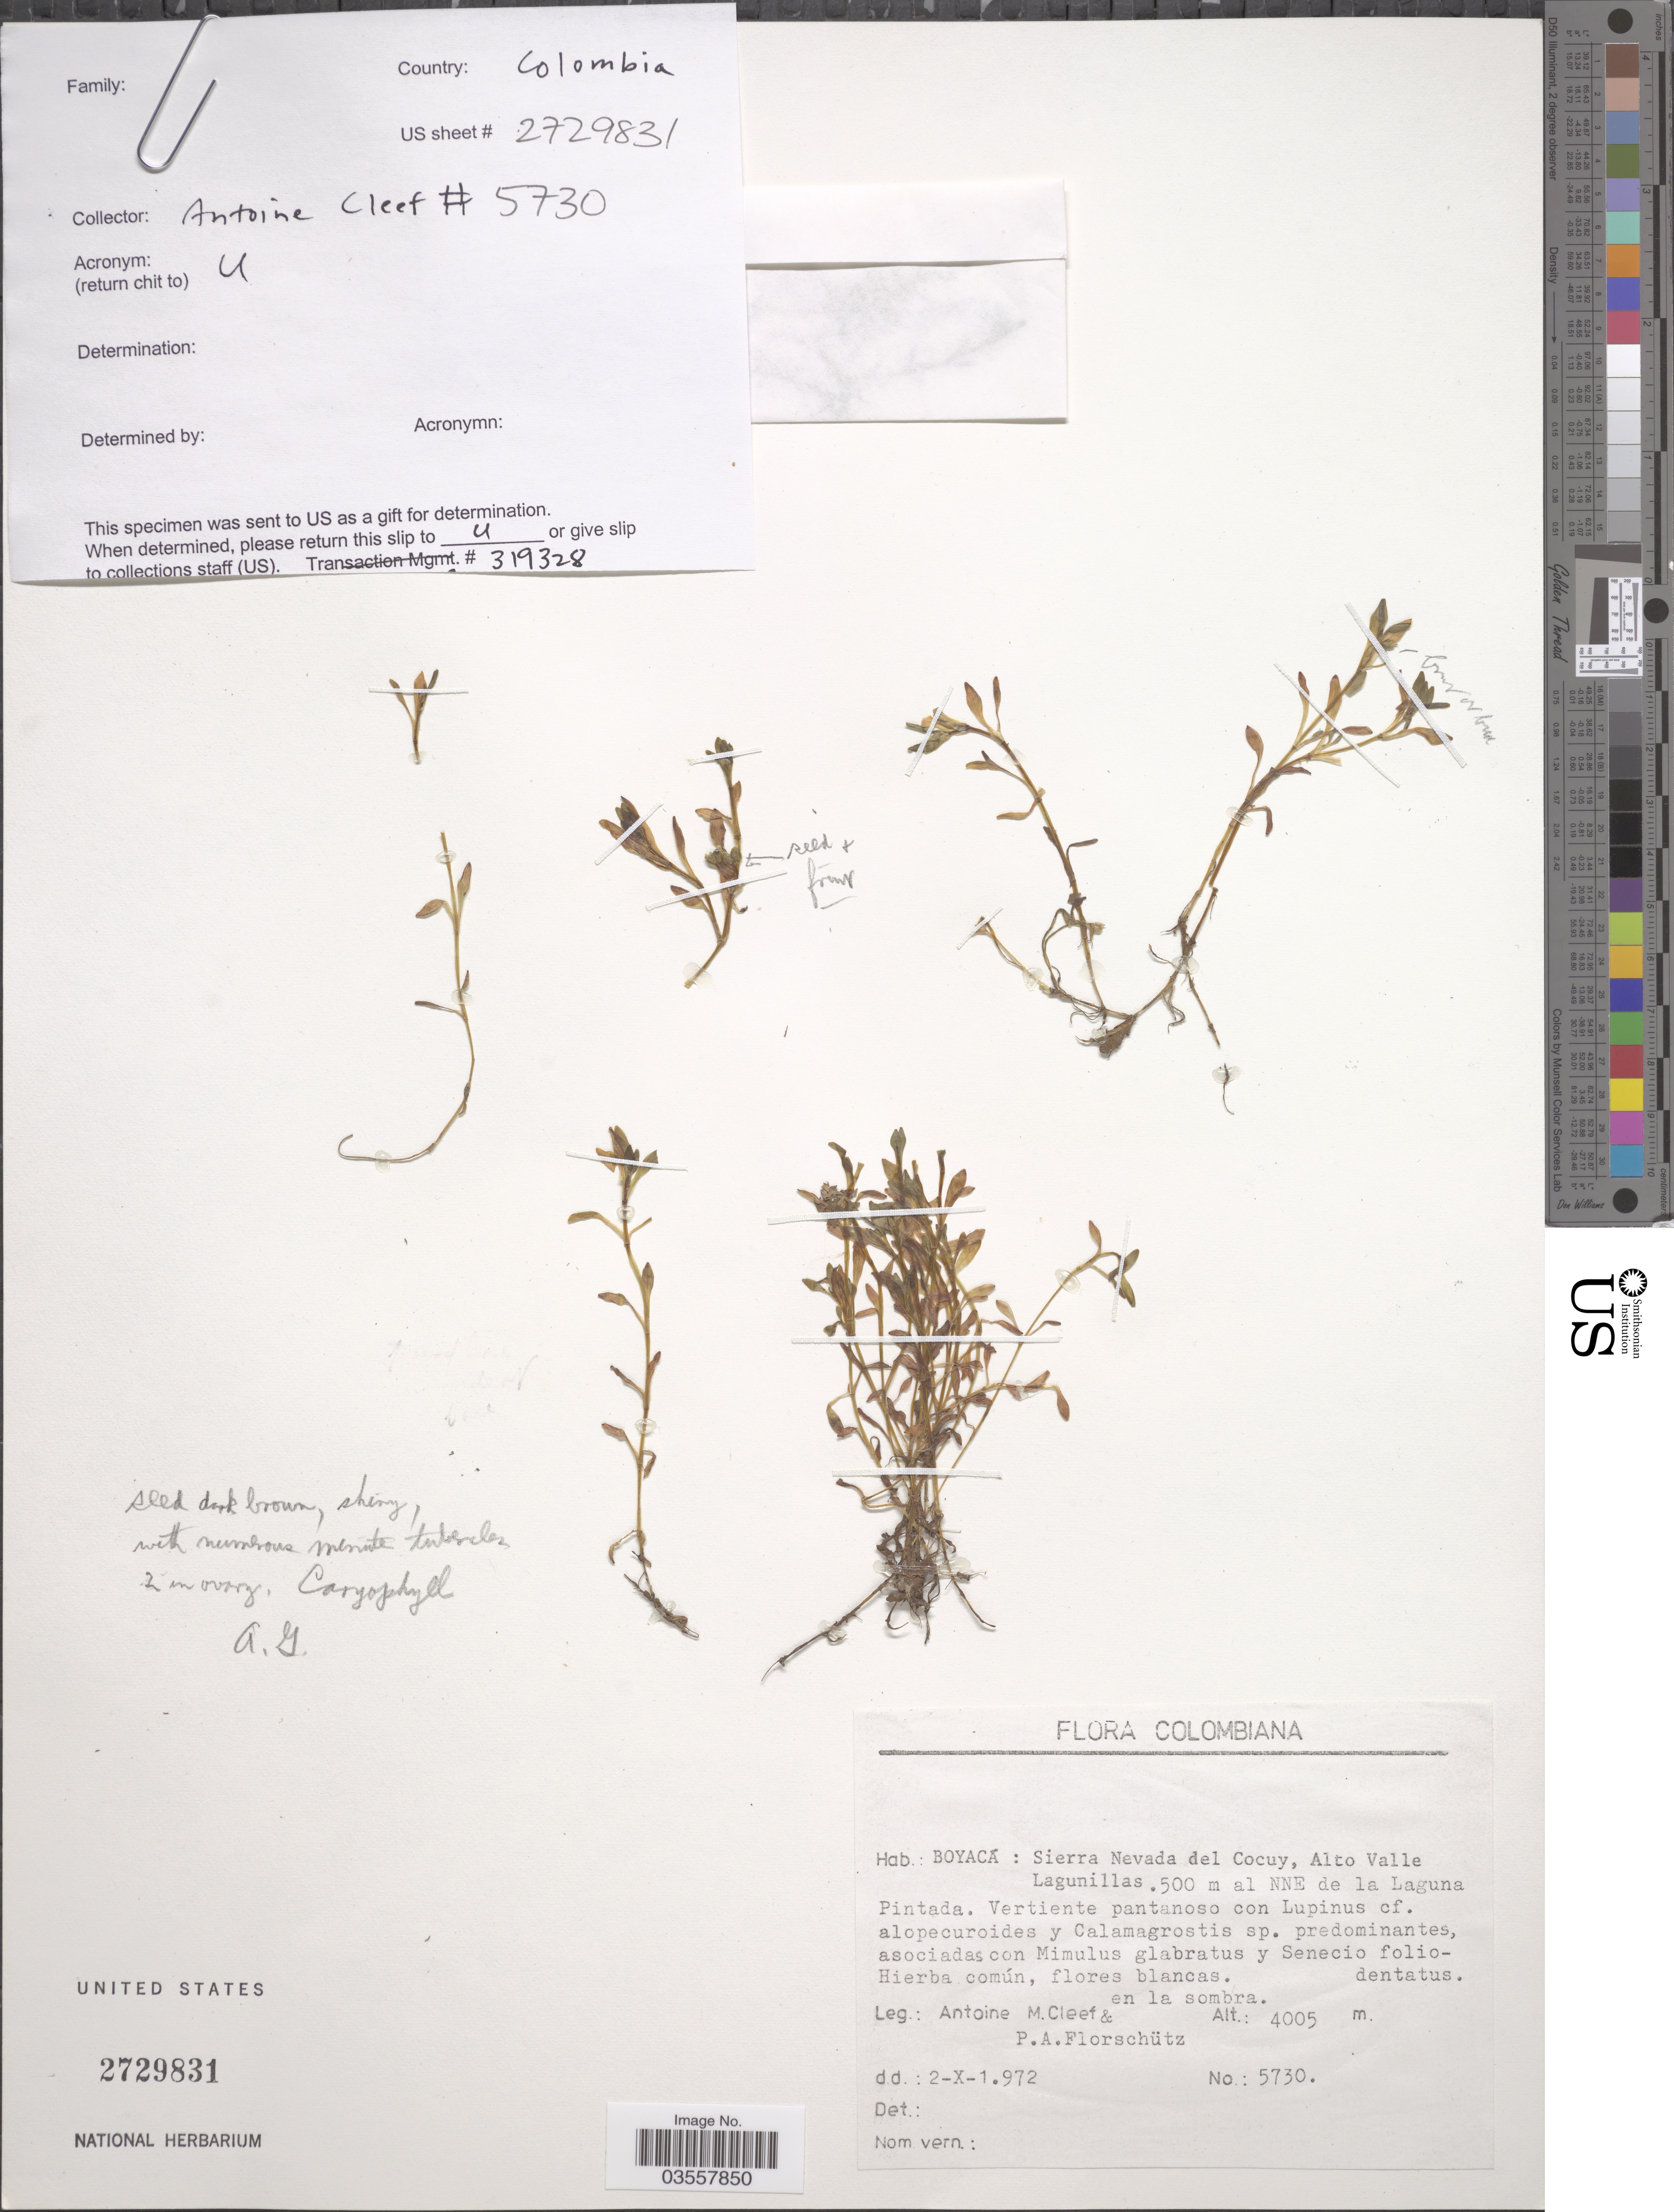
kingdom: Plantae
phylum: Tracheophyta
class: Magnoliopsida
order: Caryophyllales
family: Caryophyllaceae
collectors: A. M. Cleef & P. Florschütz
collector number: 5730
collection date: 1972-10-02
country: Colombia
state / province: Boyacá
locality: Sierra Nevada del Cocuy, Alto Valle Lagunillas. 500 m al NNE de la Laguna Pintada.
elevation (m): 4005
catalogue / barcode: US 2729831